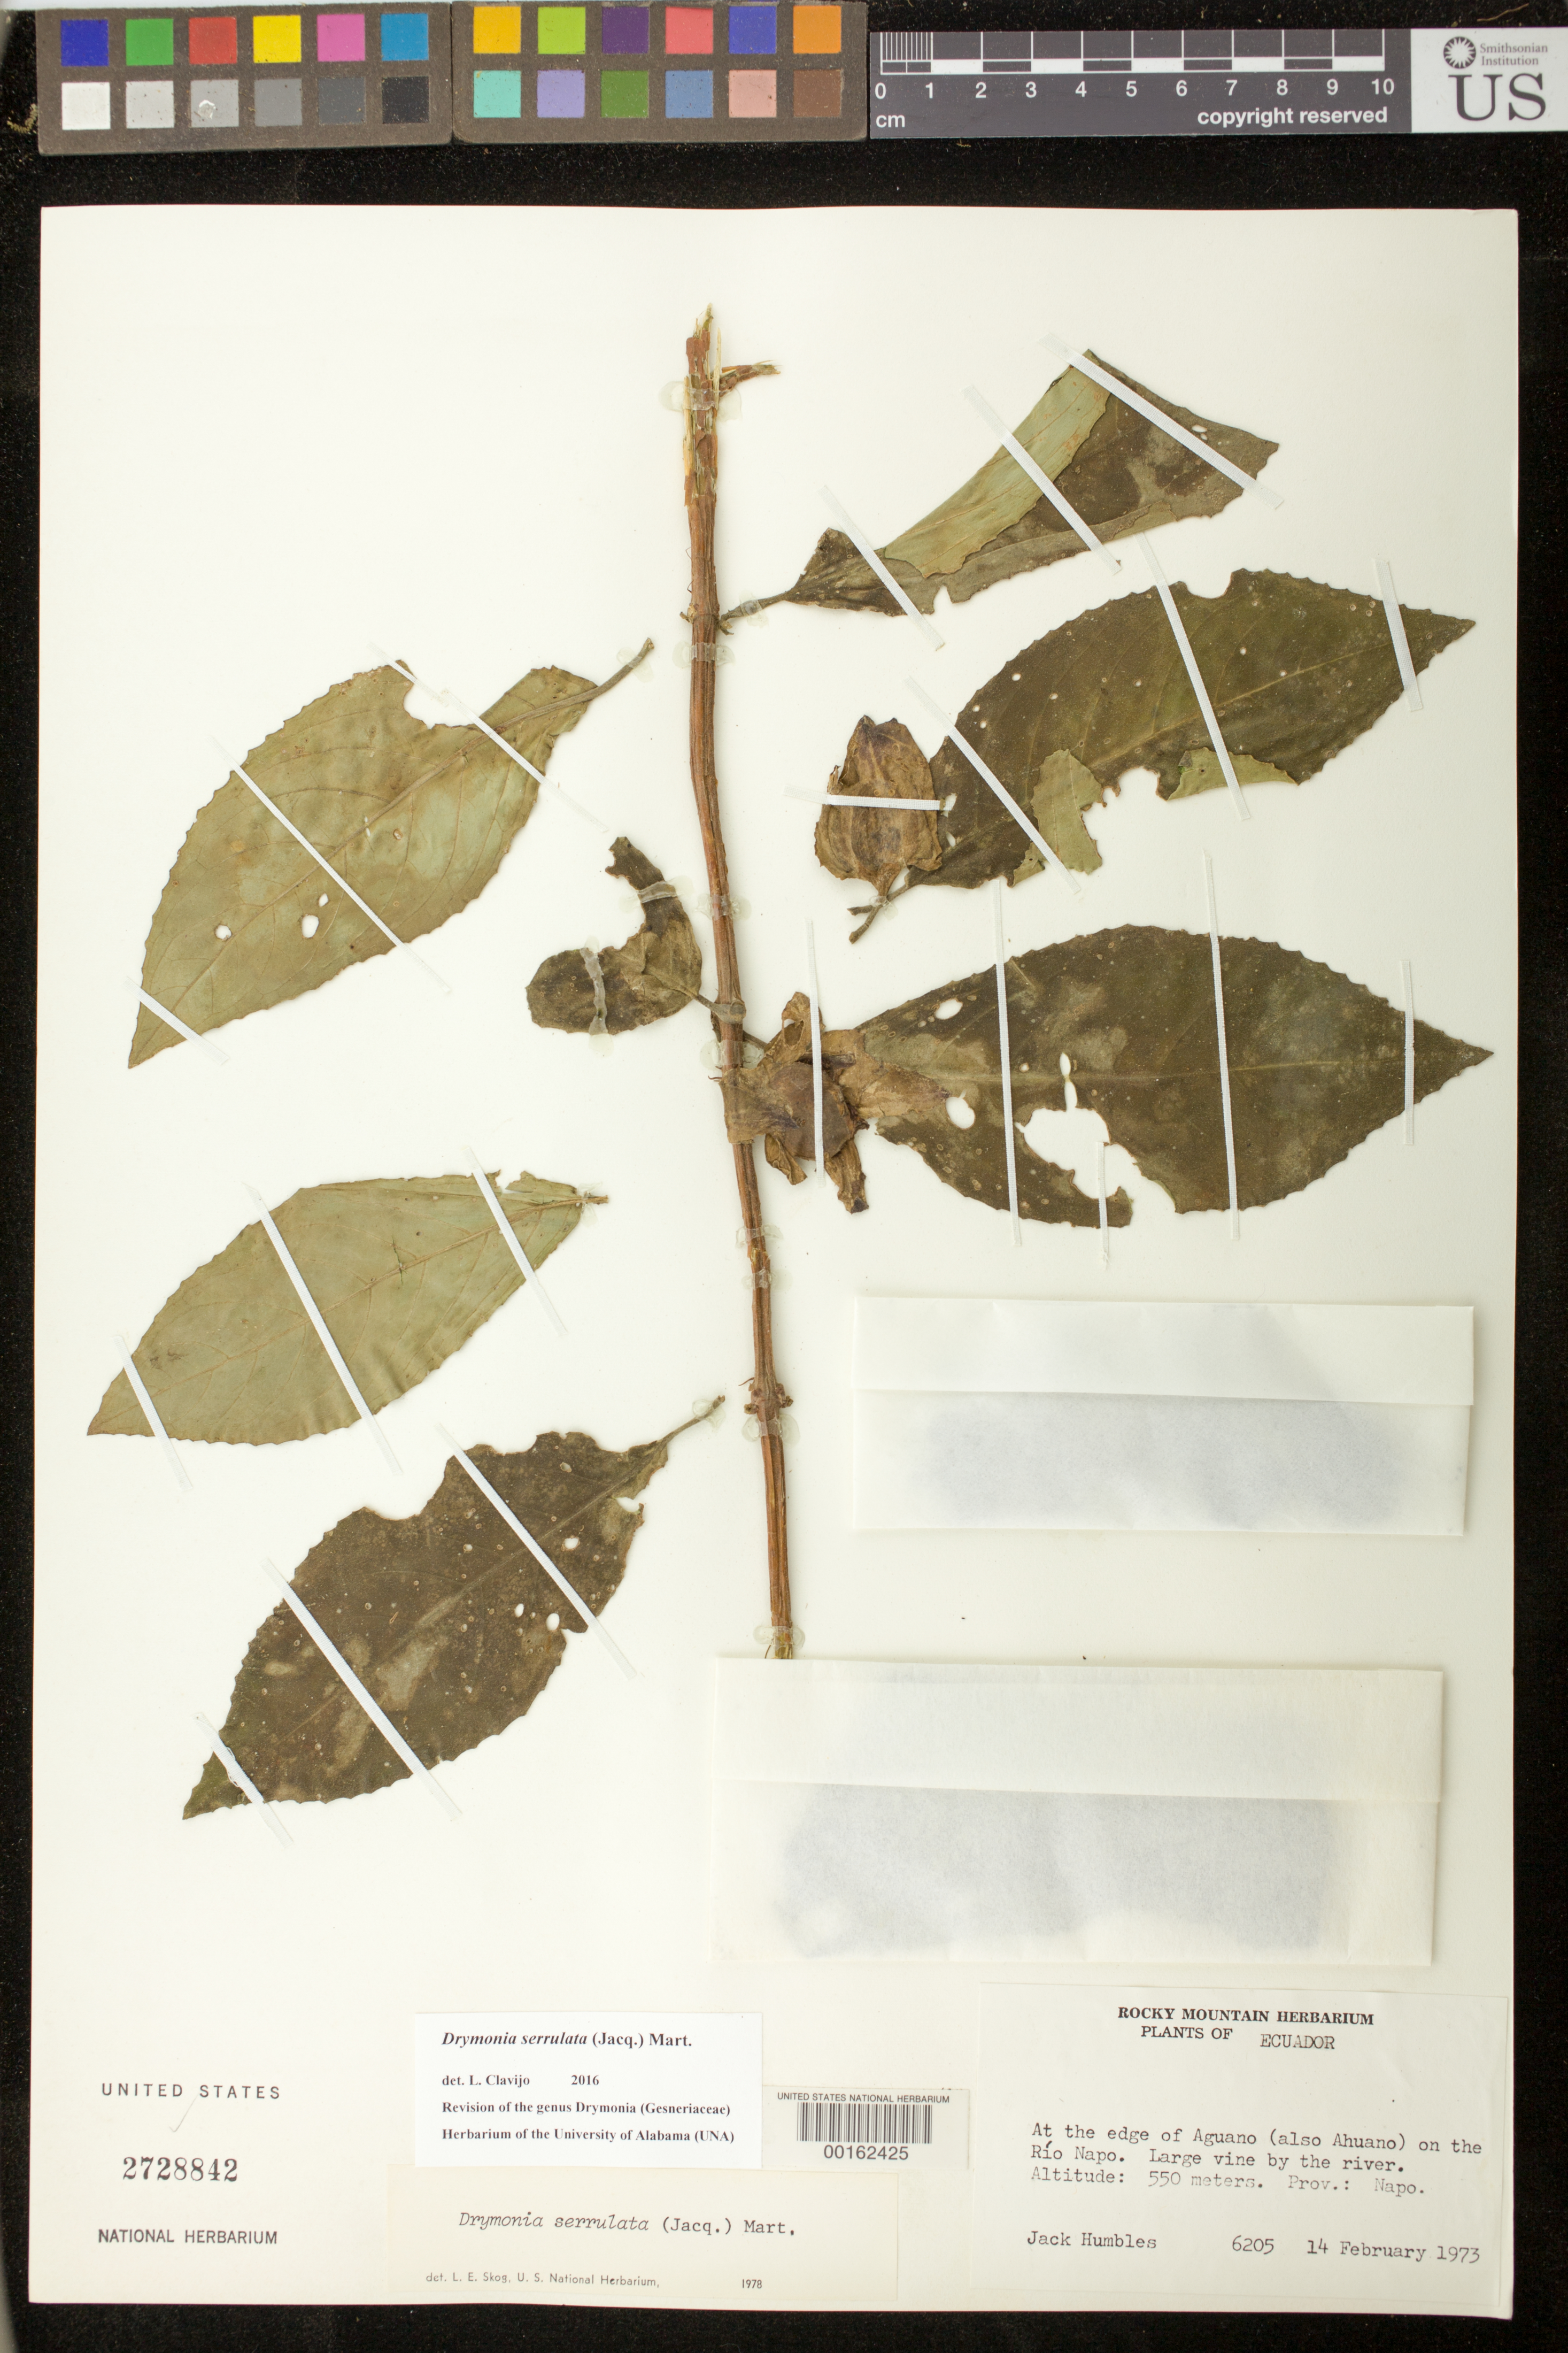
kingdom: Plantae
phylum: Tracheophyta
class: Magnoliopsida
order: Lamiales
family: Gesneriaceae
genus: Drymonia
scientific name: Drymonia serrulata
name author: (Jacq.) Mart.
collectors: J. Humbles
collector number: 6205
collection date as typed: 14 Feb 1973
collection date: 1973-02-14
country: Ecuador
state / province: Napo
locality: At the edge of Aguano (also Ahuano) on the Rio Napo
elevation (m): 550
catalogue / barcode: US 2728842